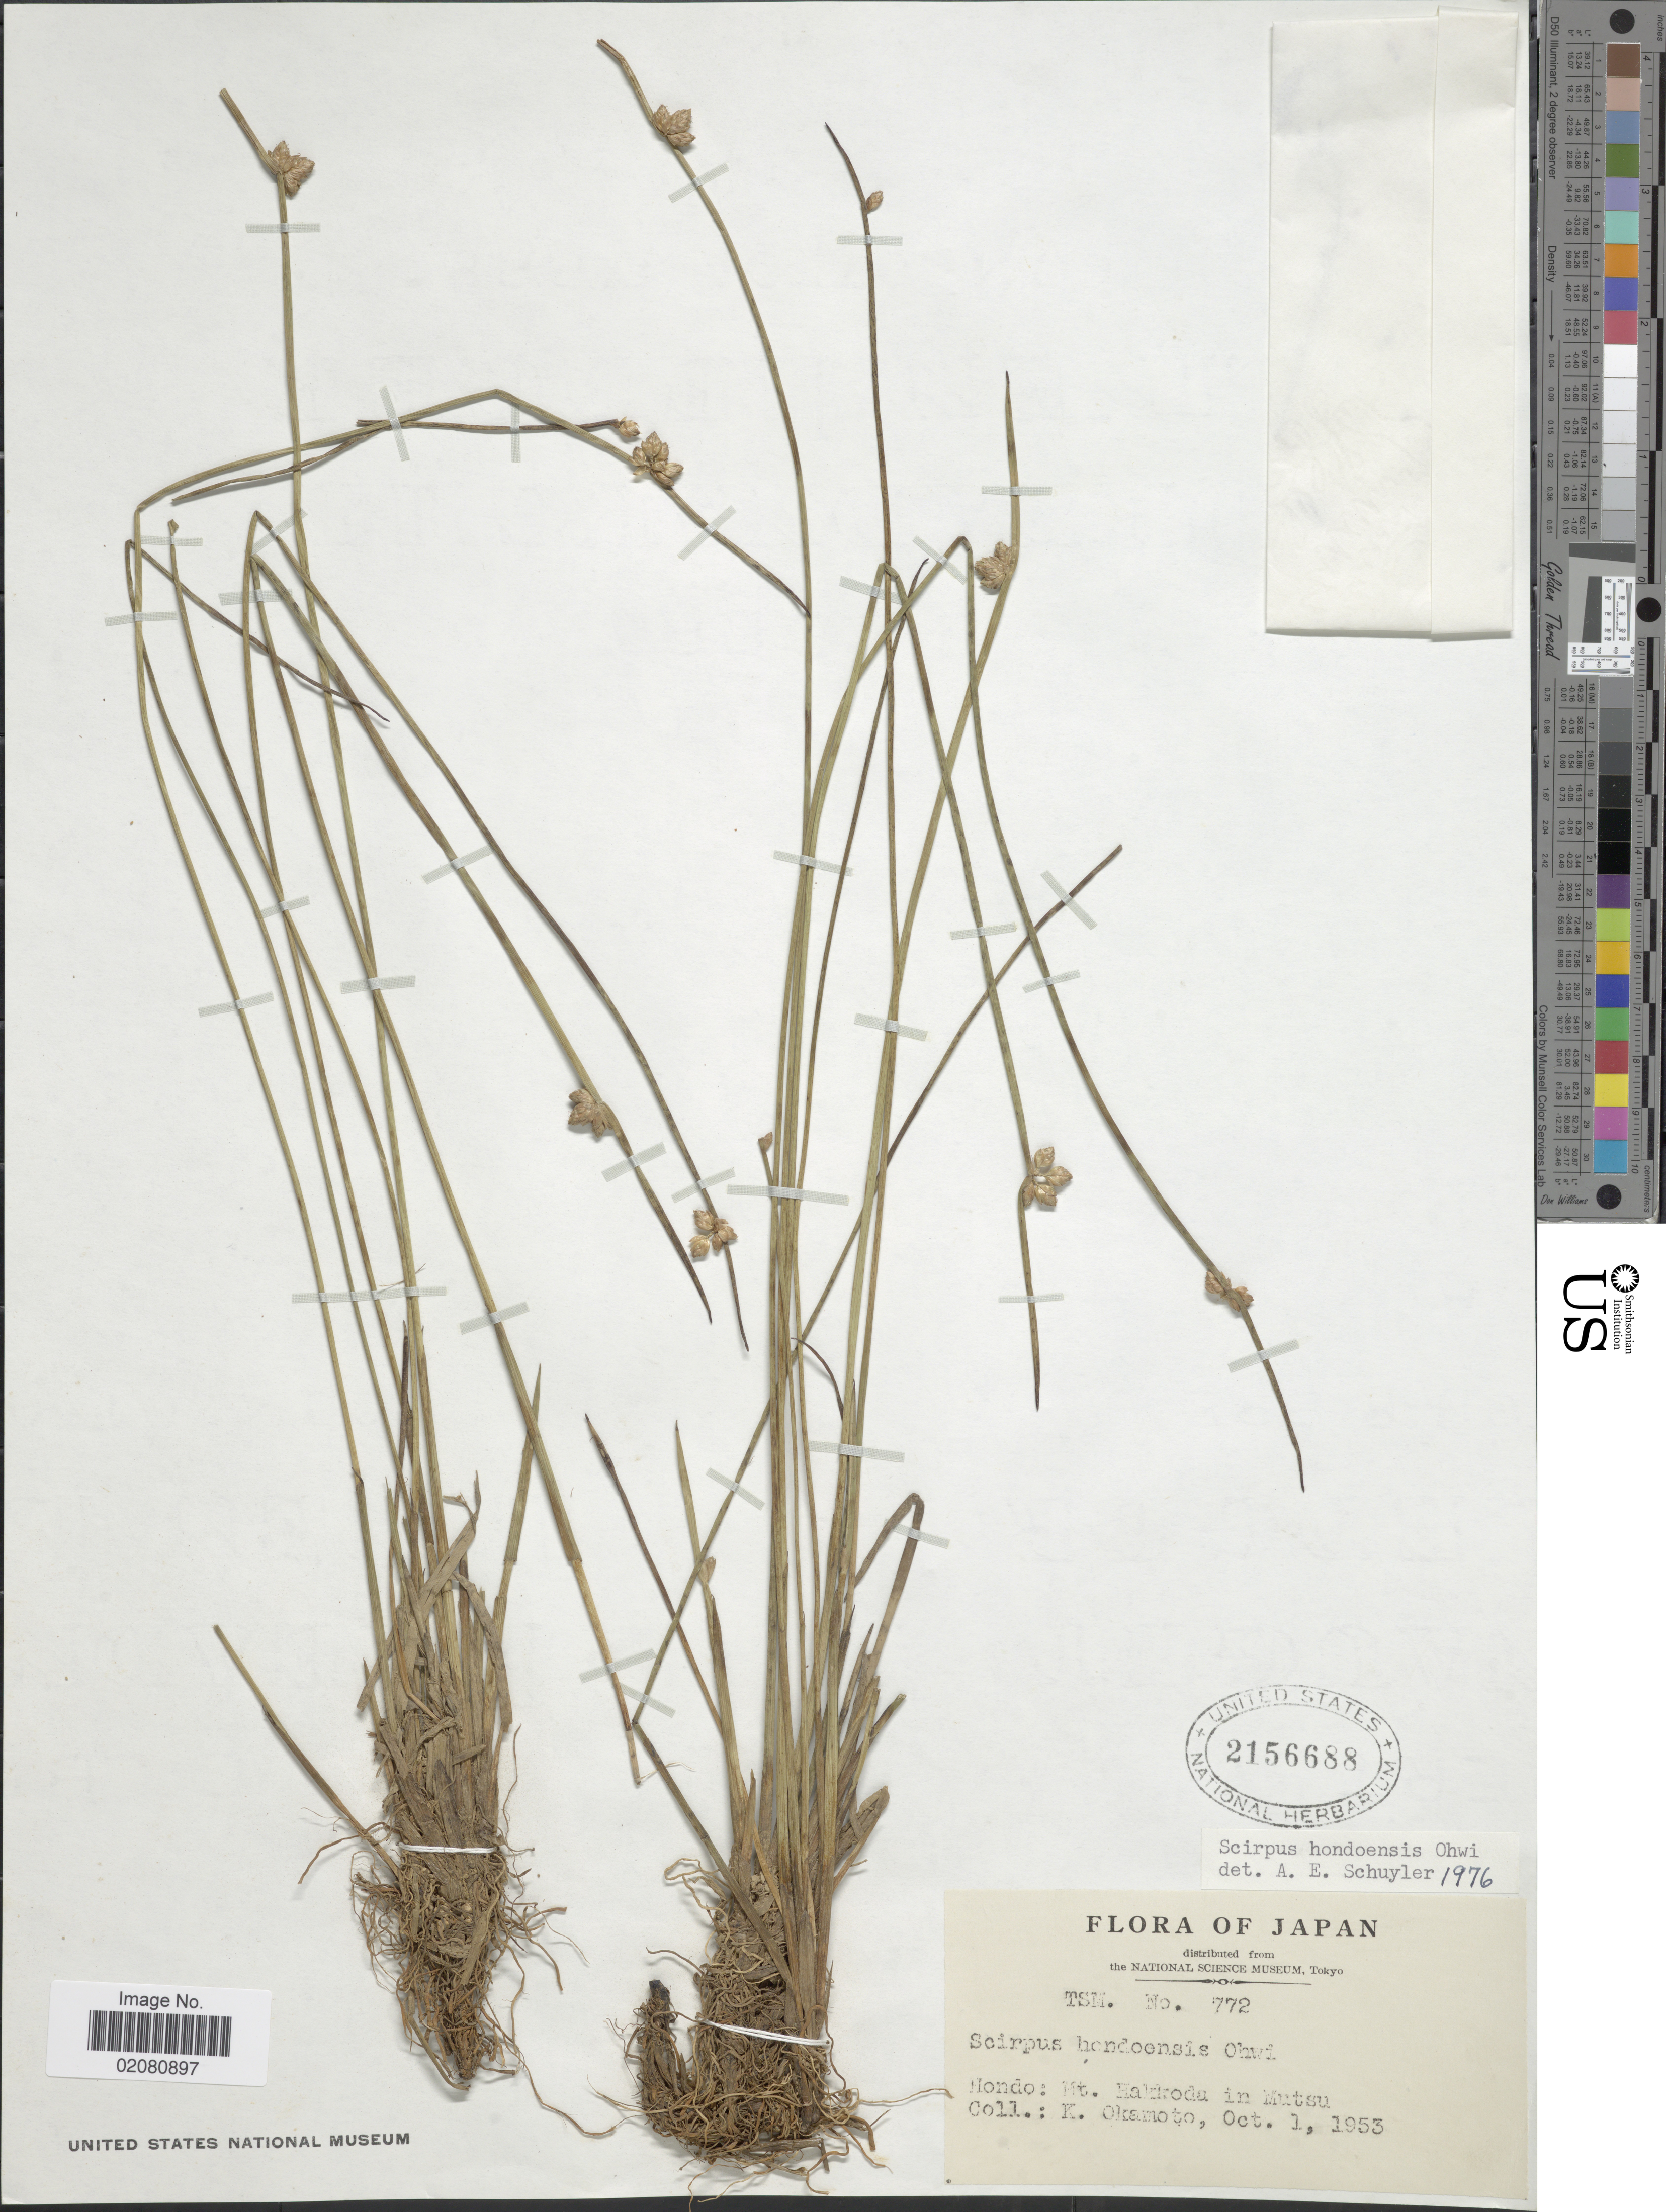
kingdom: Plantae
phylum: Tracheophyta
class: Liliopsida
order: Poales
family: Cyperaceae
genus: Schoenoplectus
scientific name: Schoenoplectus hondoensis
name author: (Ohwi) Soják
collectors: K. Okamoto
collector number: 772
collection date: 1953-10-01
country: Japan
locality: Hondo: Mt. Hakkoda in Mutsu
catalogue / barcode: US 2156688